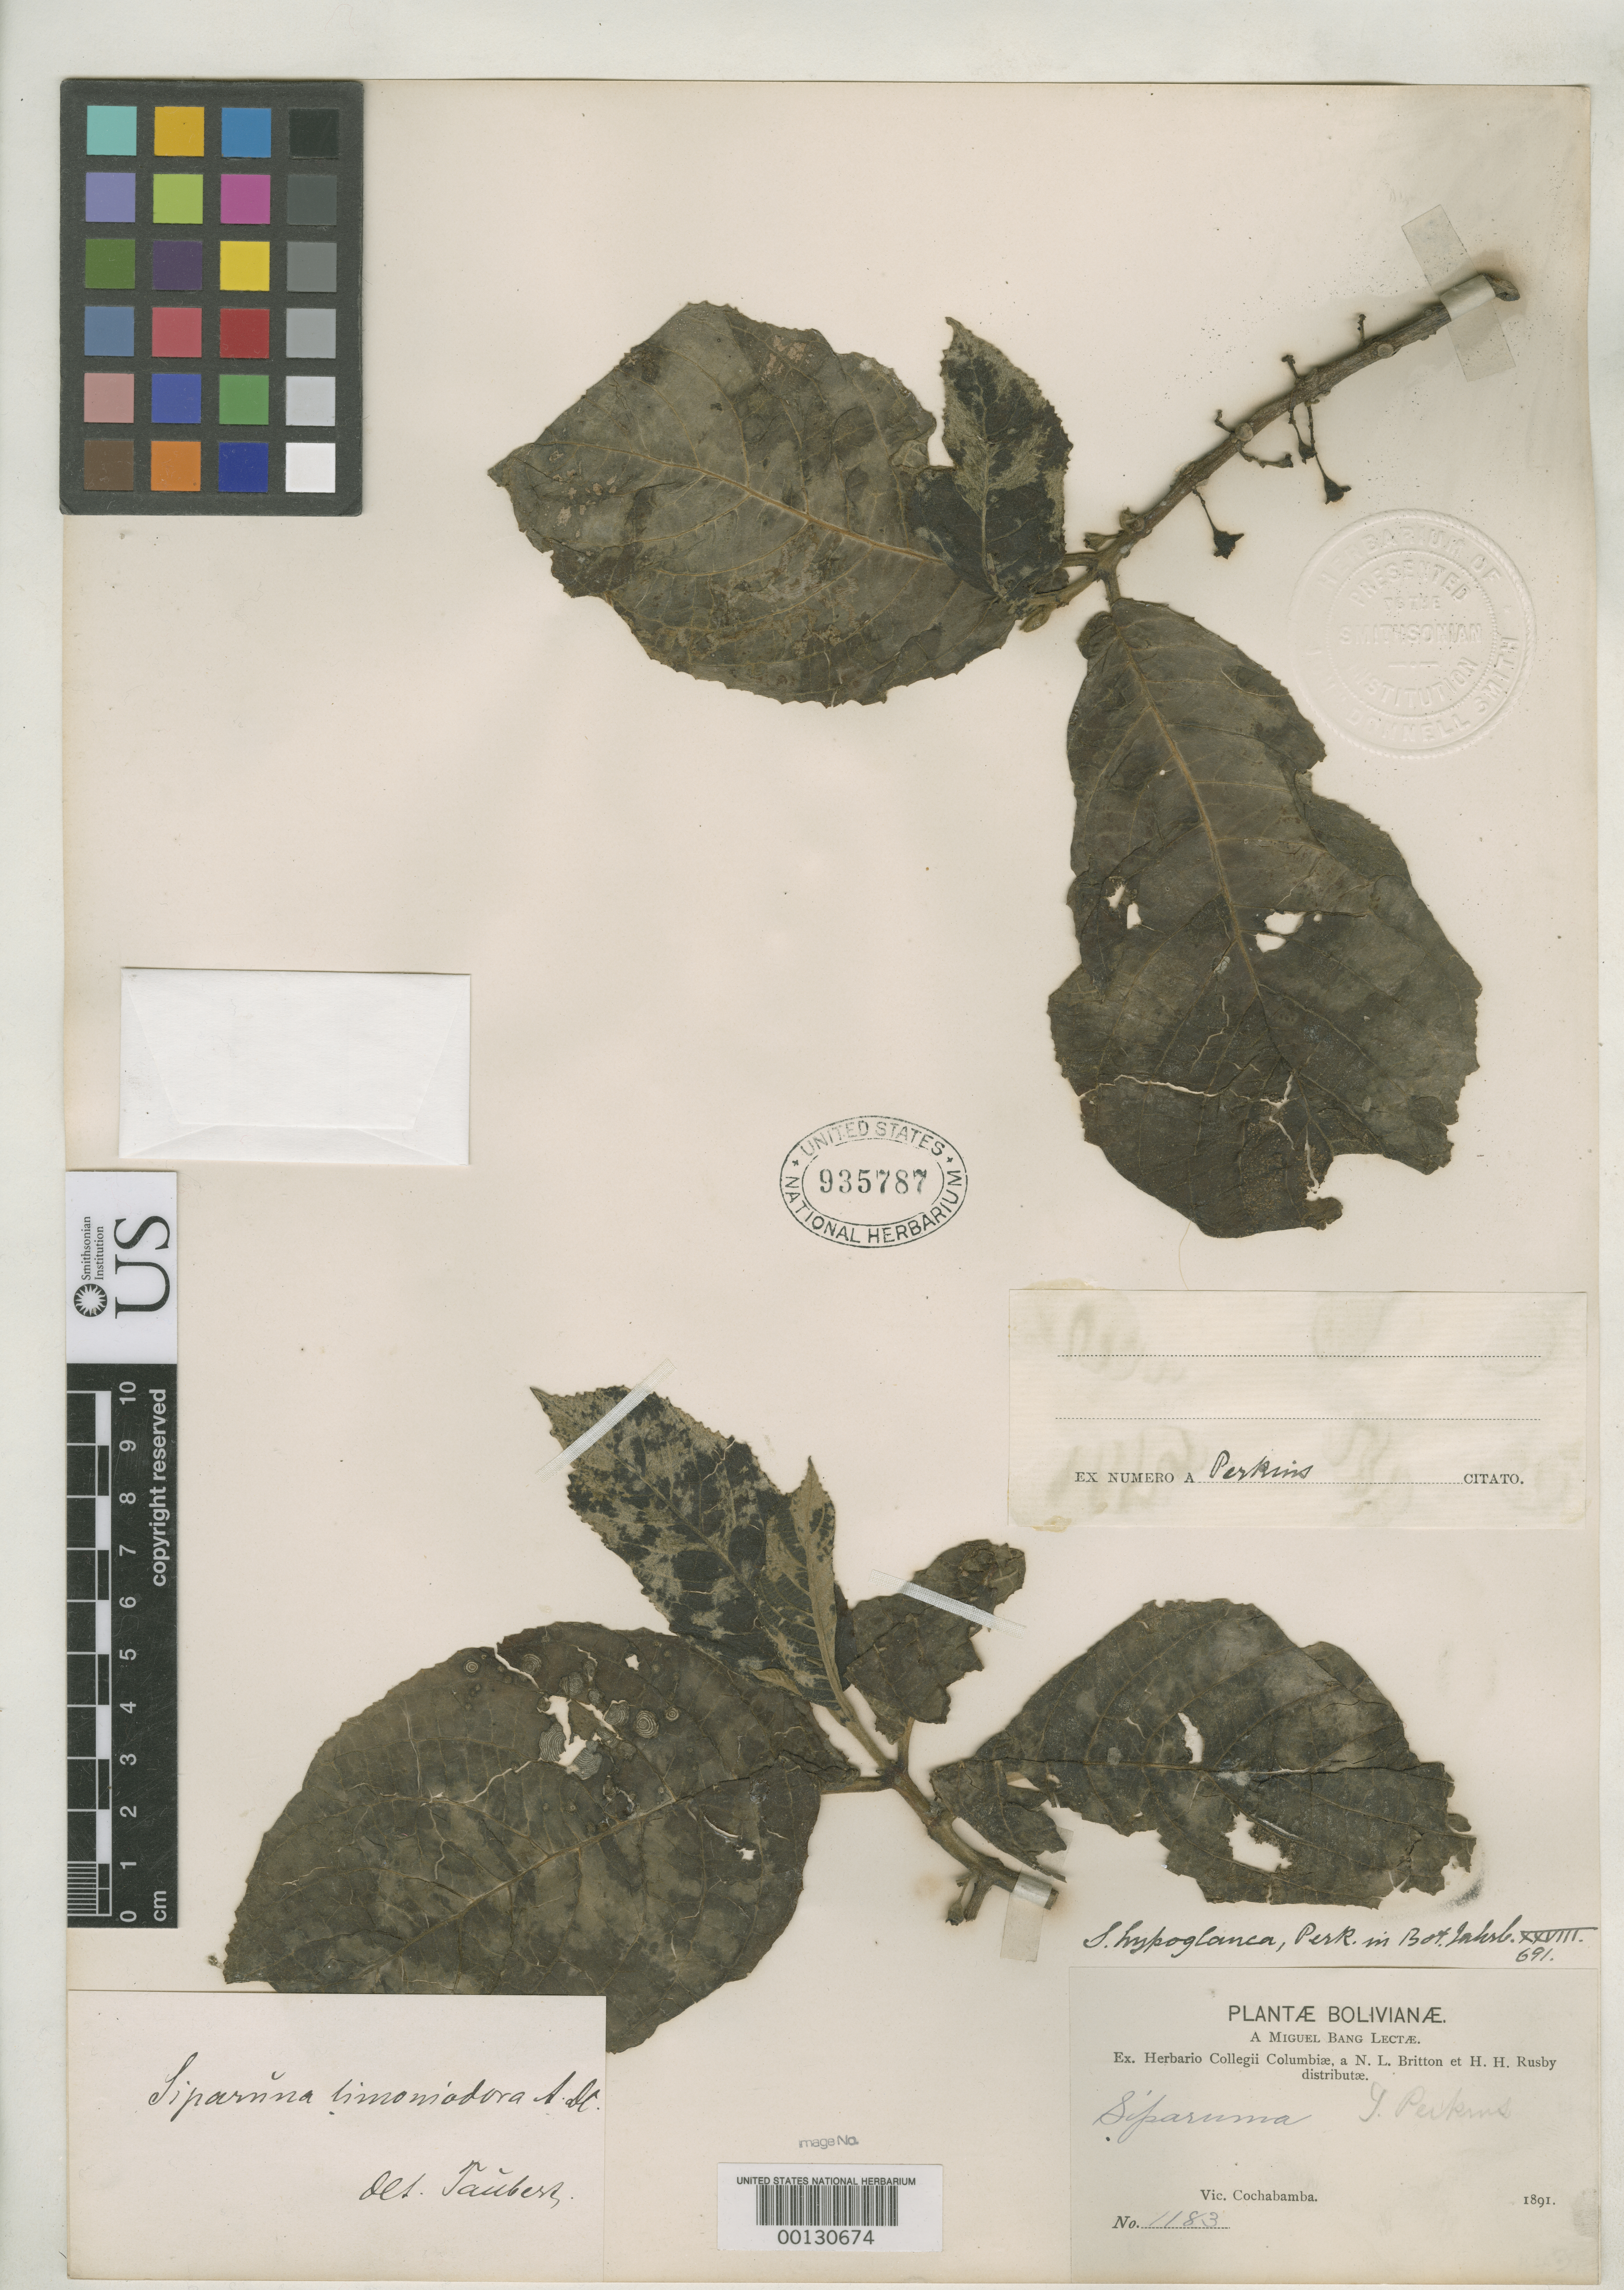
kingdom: Plantae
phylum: Tracheophyta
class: Magnoliopsida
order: Laurales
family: Siparunaceae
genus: Siparuna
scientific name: Siparuna hypoglauca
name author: Perkins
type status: Isotype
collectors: M. Bang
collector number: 1183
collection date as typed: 1891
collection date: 1891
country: Bolivia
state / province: Cochabamba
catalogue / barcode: US 935787